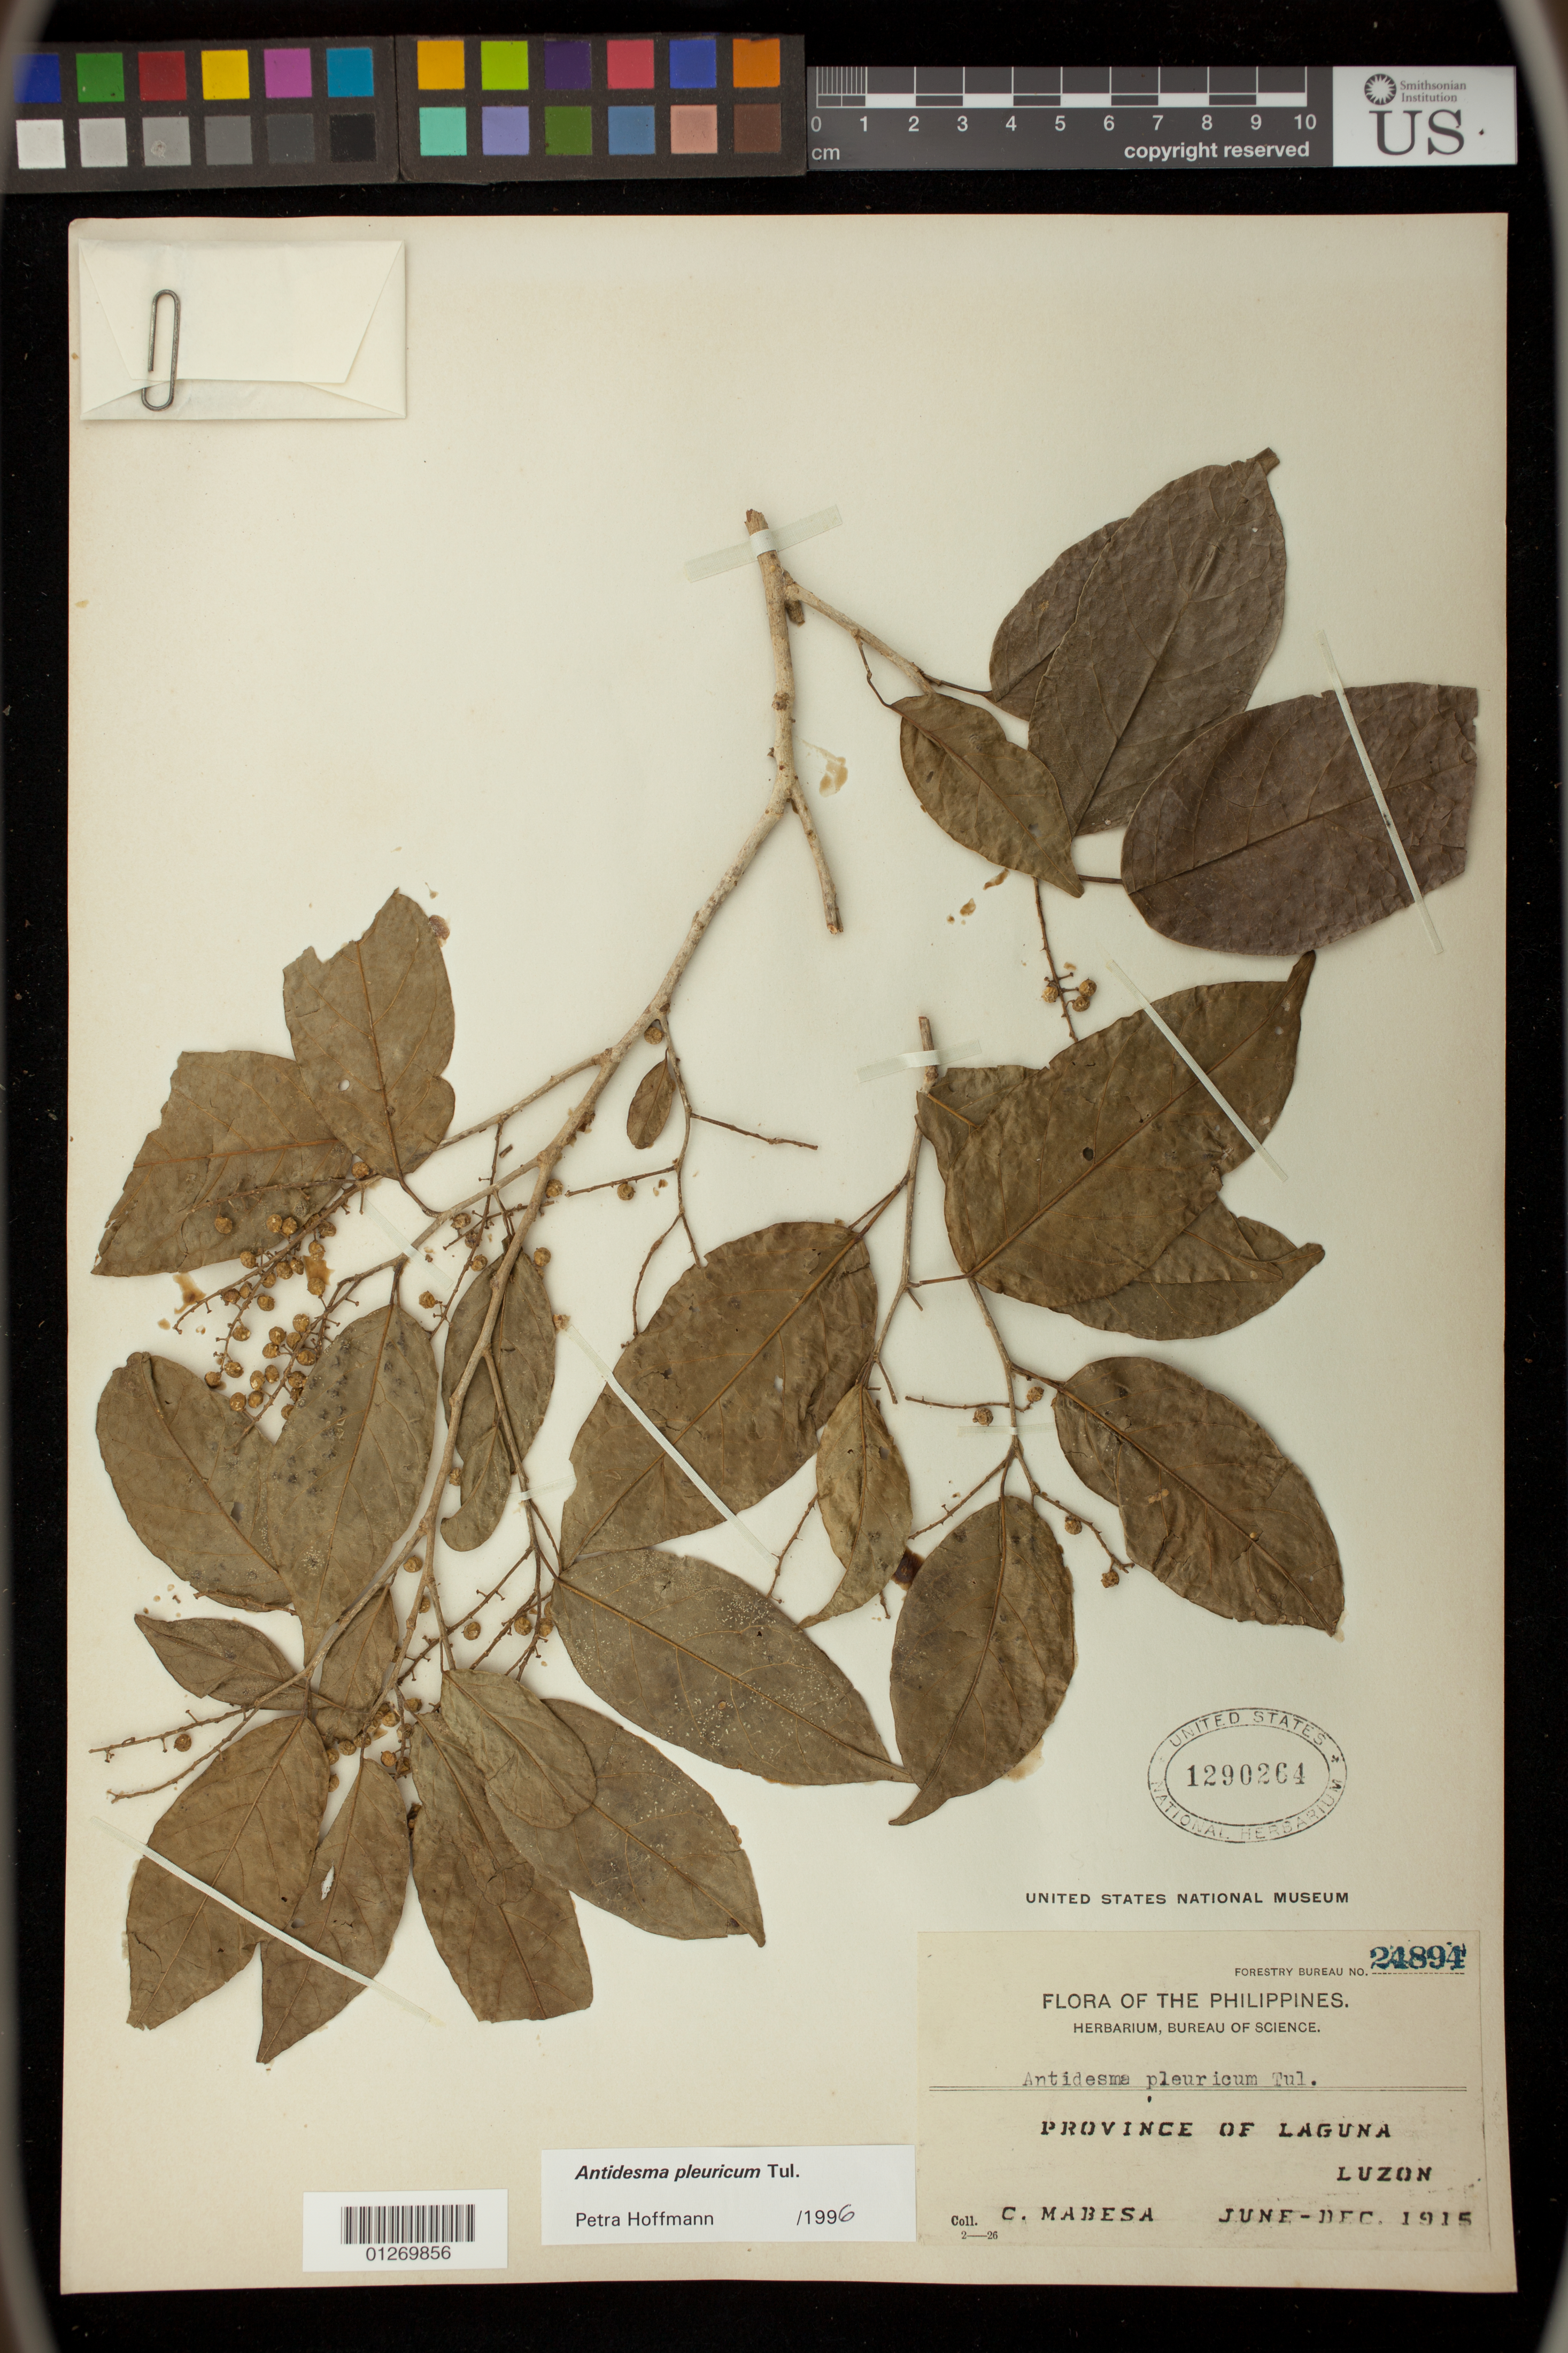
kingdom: Plantae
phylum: Tracheophyta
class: Magnoliopsida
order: Malpighiales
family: Phyllanthaceae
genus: Antidesma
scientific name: Antidesma pleuricum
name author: Tul.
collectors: C. Mabesa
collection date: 1915-06/1915-12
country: Philippines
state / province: Calabarzon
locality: Province of Laguna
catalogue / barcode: US 1290264